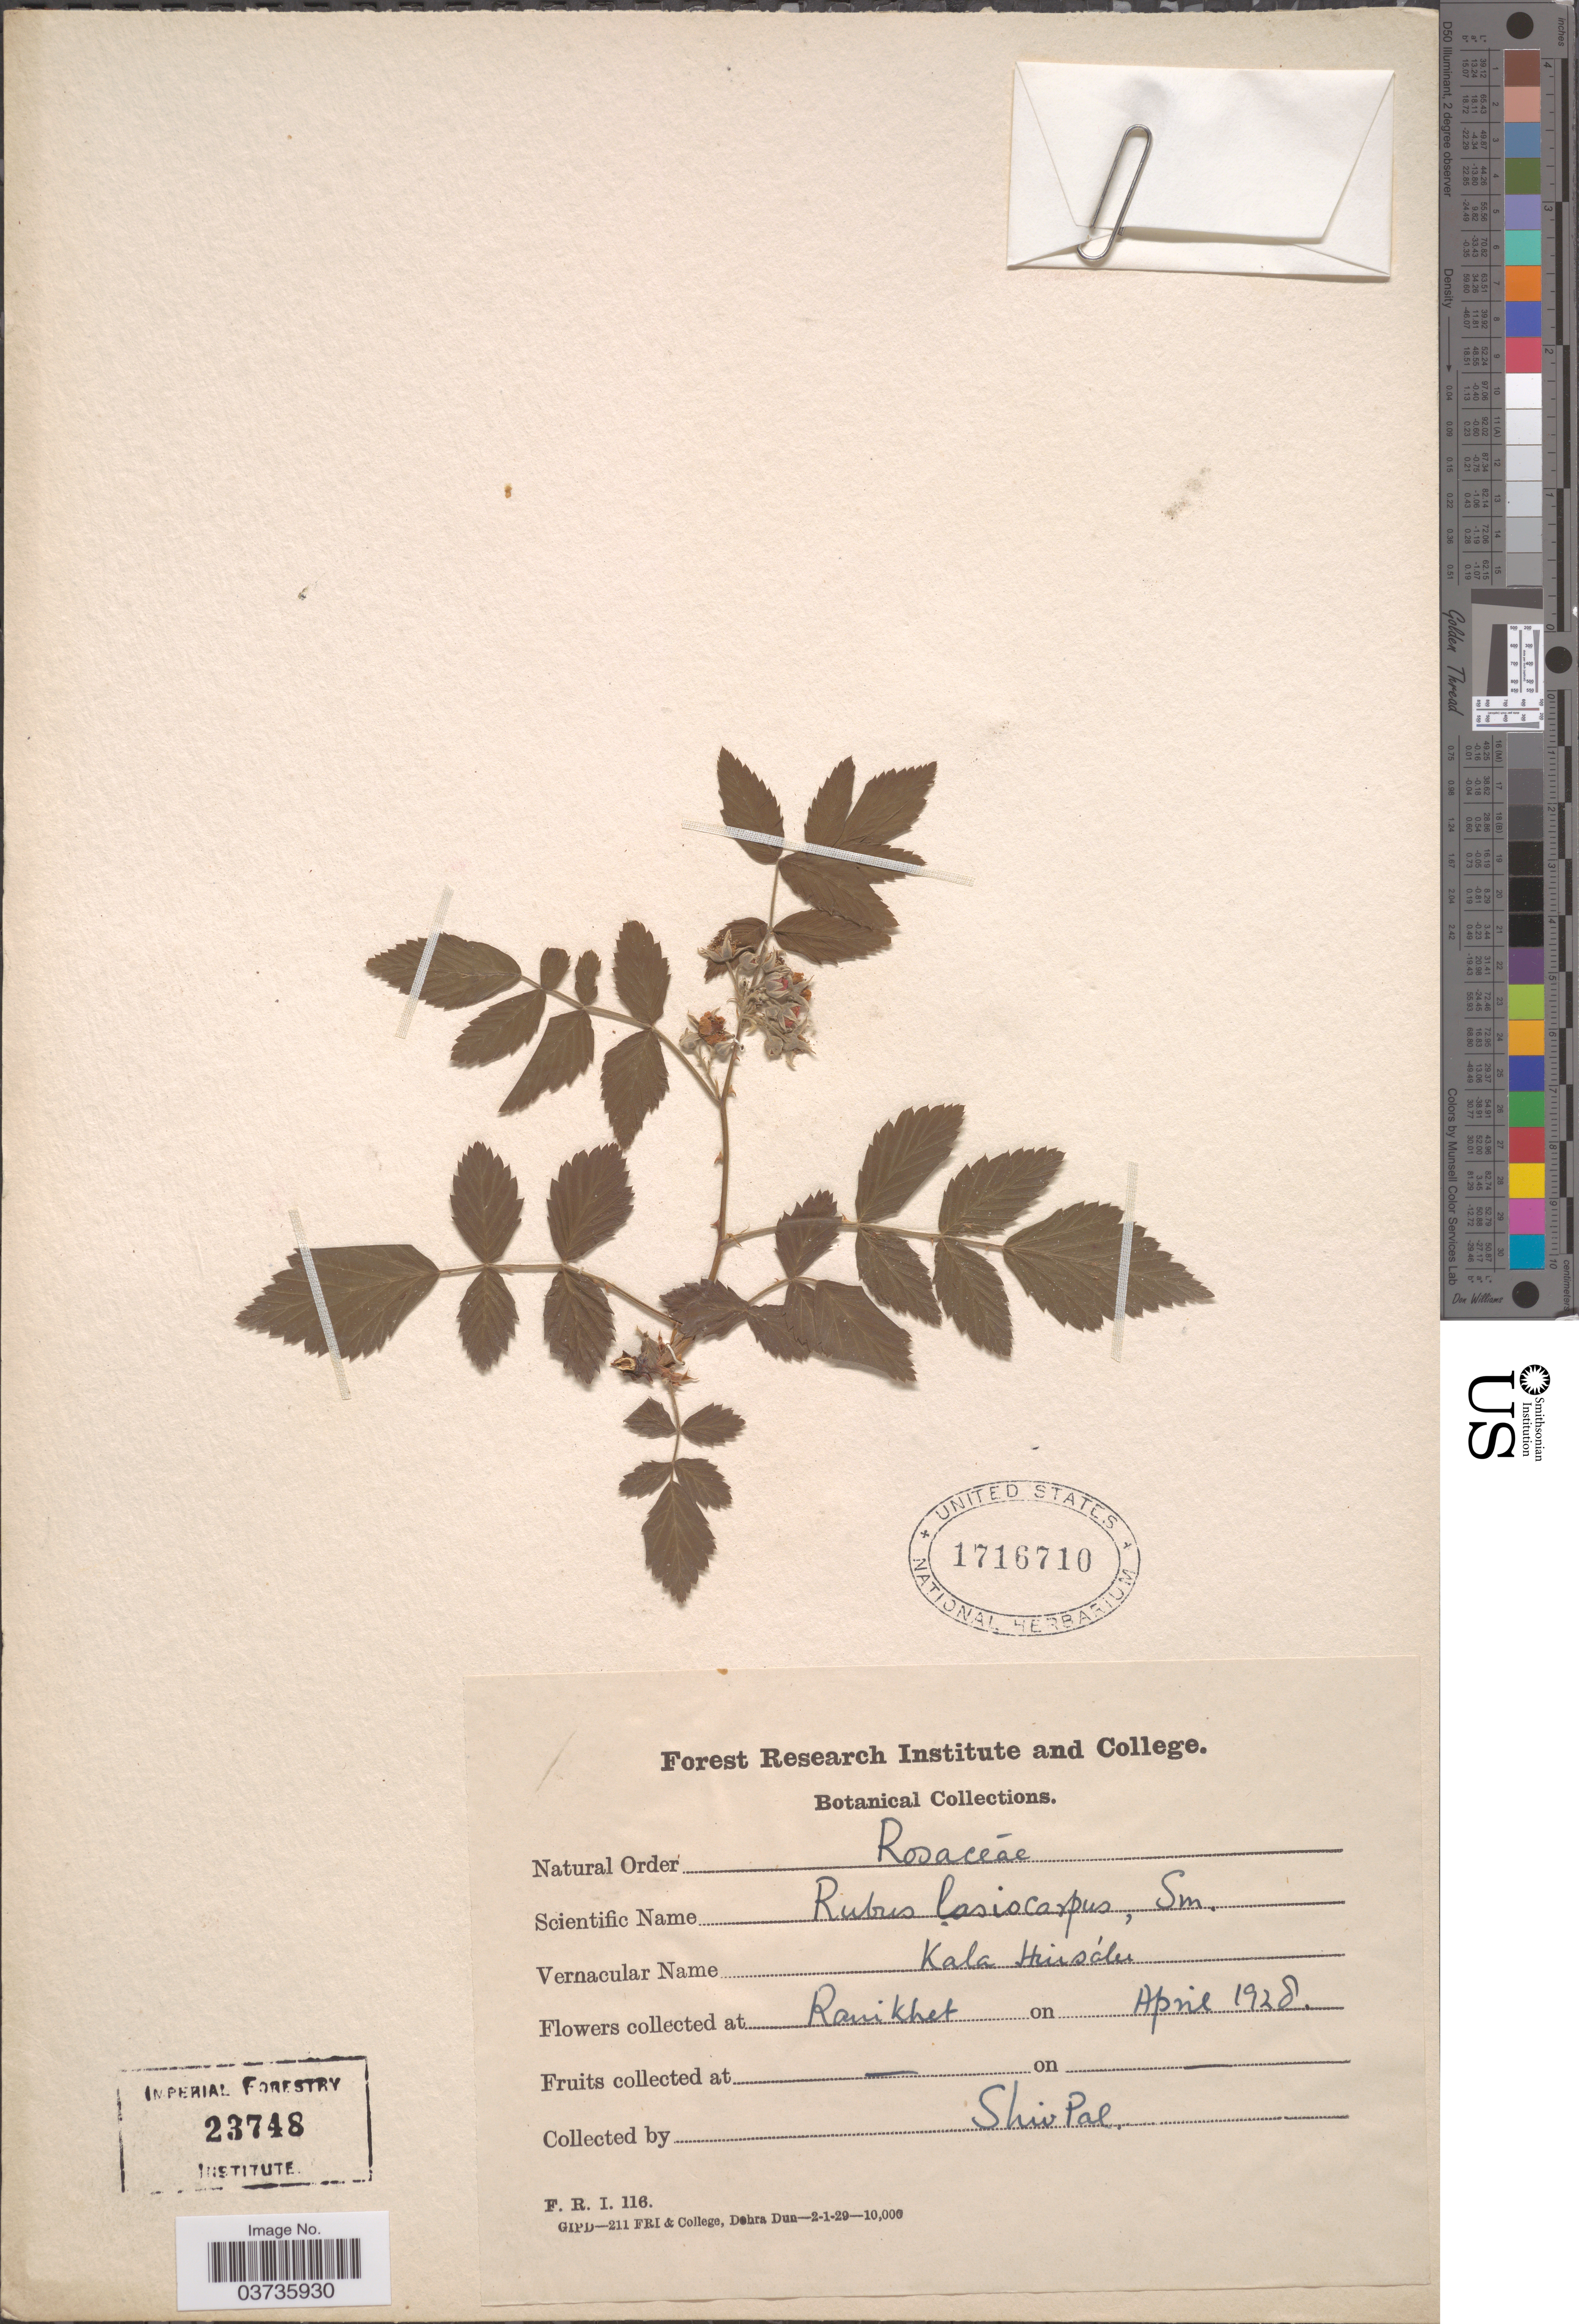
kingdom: Plantae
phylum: Tracheophyta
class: Magnoliopsida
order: Rosales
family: Rosaceae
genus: Rubus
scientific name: Rubus lasiocarpus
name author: W.C.R. Watson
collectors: -. Shivpal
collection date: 1928-04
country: India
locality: Ranikhet.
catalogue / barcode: US 1716710